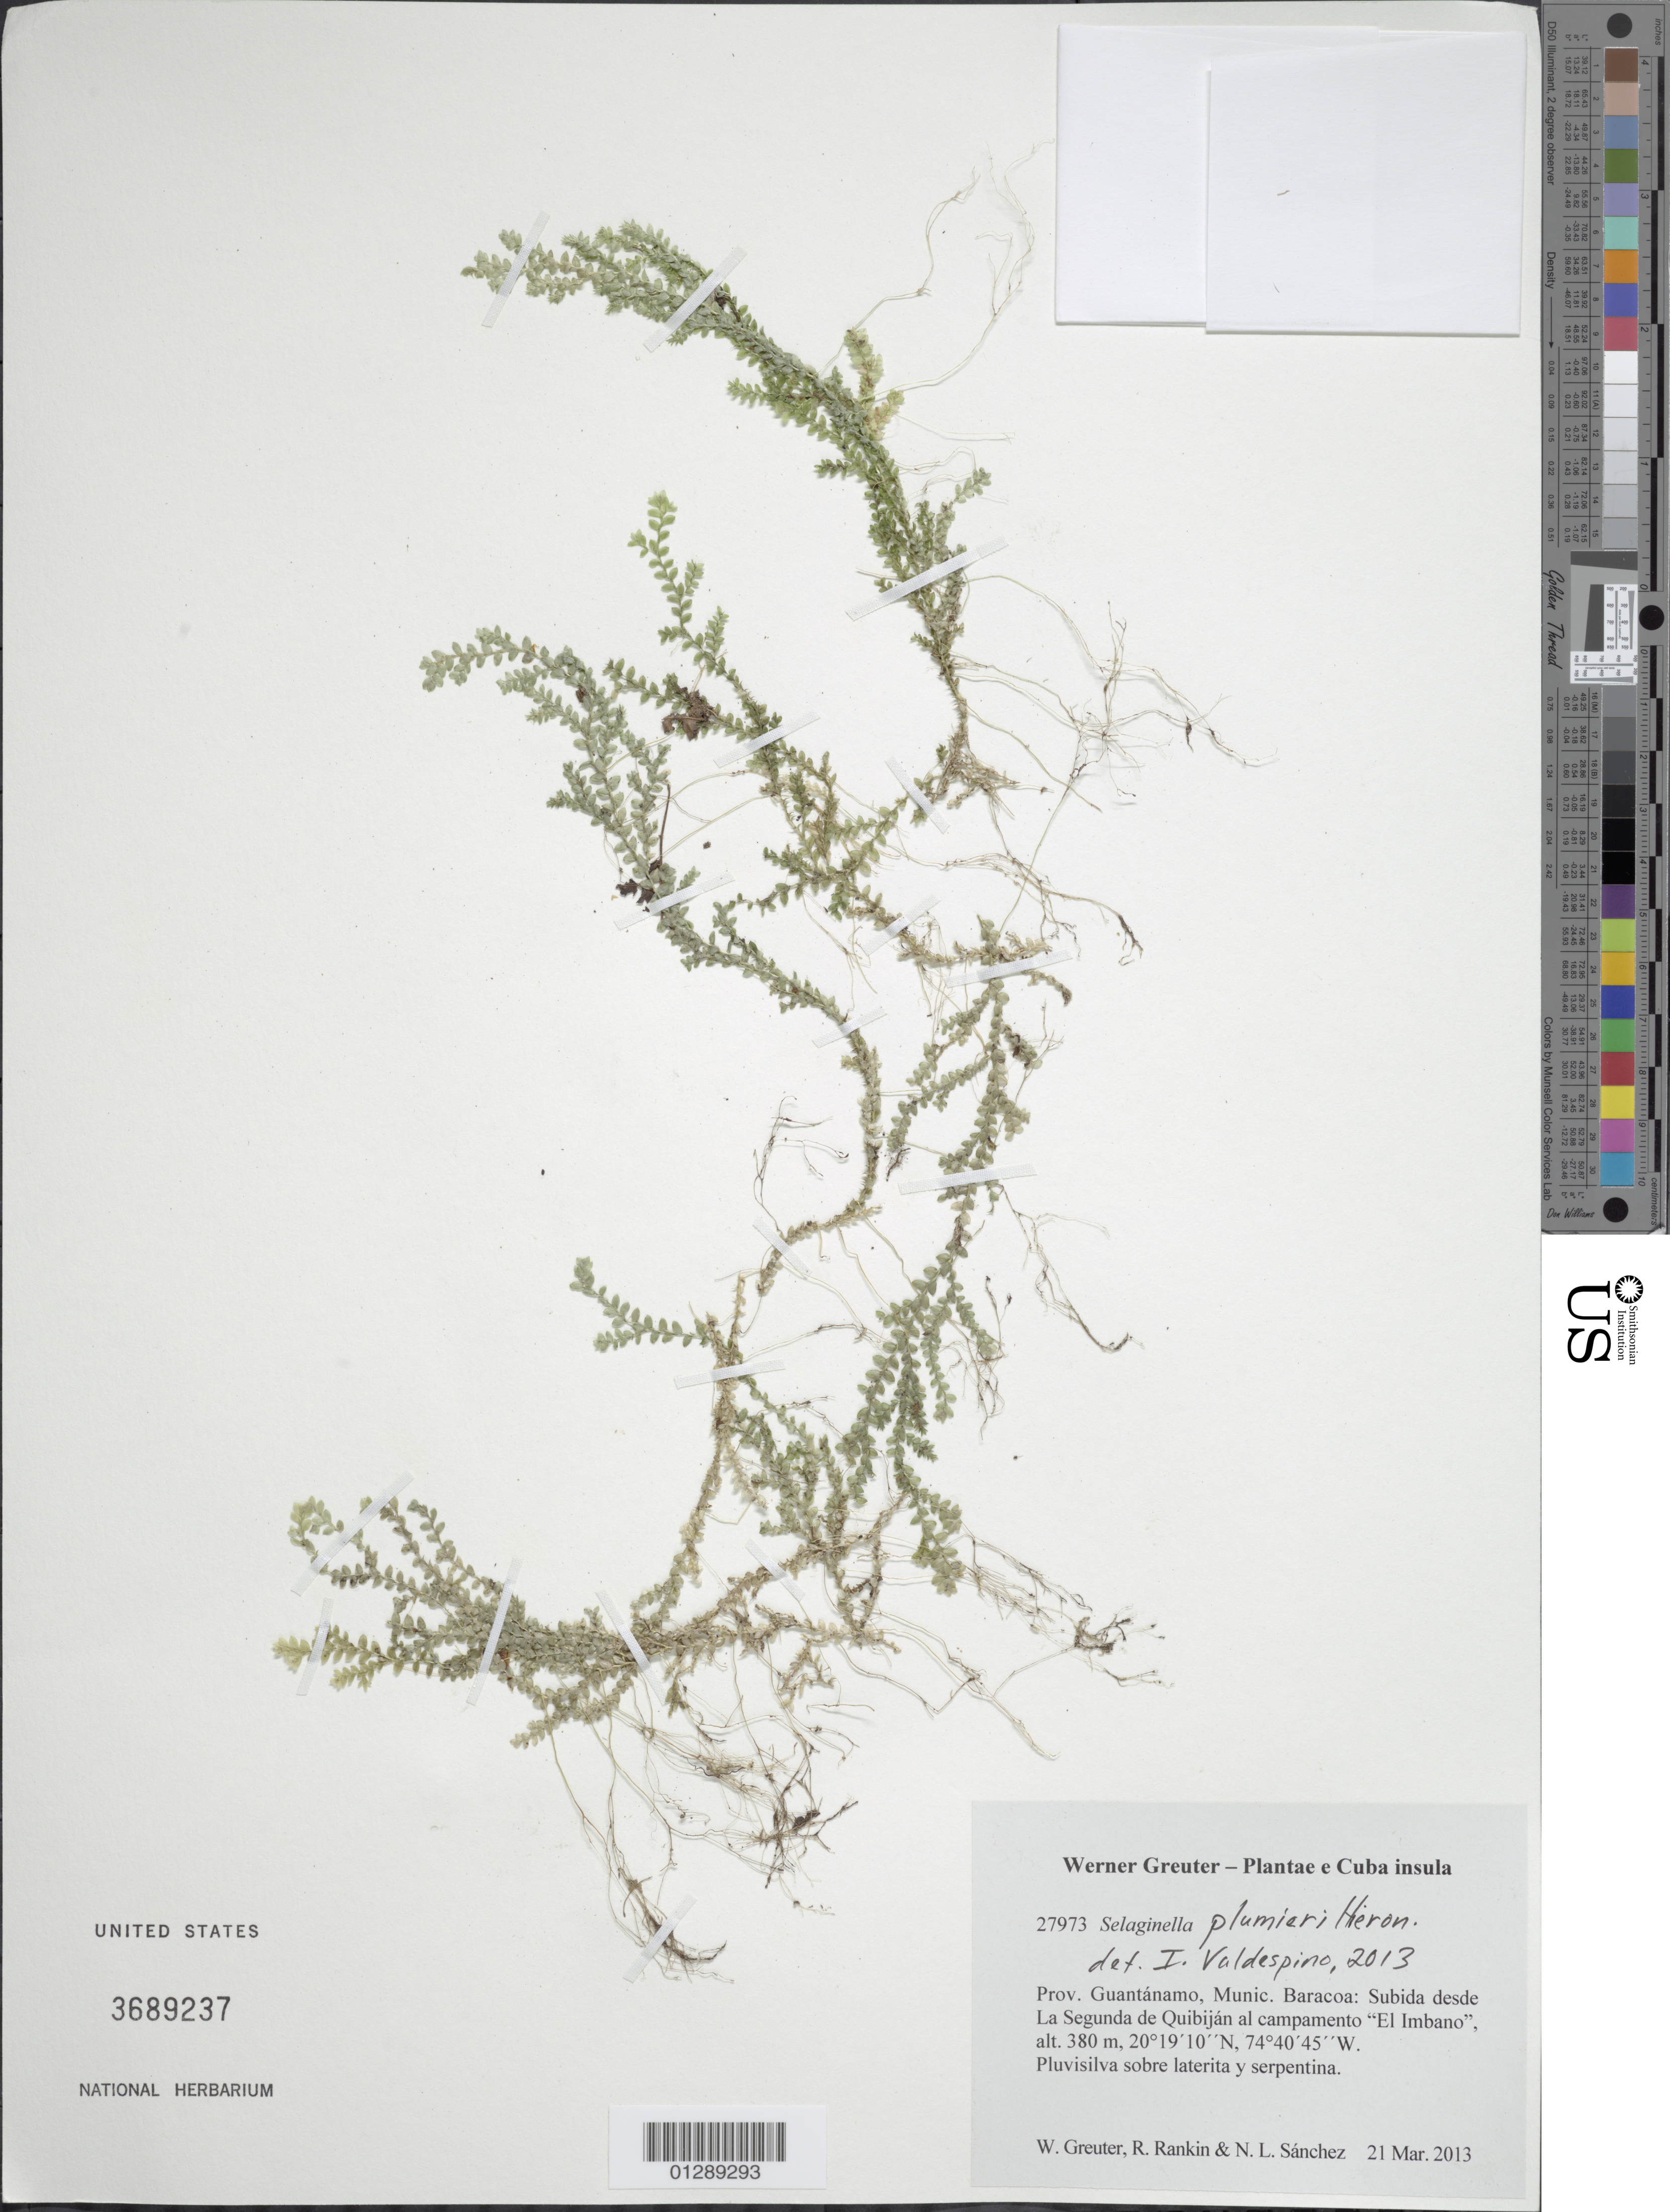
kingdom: Plantae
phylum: Tracheophyta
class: Lycopodiopsida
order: Selaginellales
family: Selaginellaceae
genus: Selaginella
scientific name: Selaginella plumieri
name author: Hieron.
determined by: Valdespino, I. A., (PMA), Universidad de Panama (PANAMA)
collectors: W. R. Greuter, R. Rankin Rodriguez & N. Sanchez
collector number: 27973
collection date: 2013-03-21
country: Cuba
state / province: Guantanamo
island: Cuba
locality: Munic. Baracoa: Subida desde La Segunda de Quibiján al campamento "El Imbano".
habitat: Pluvisilva sobre laterita y serpentina.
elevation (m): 380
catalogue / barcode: US 3689237